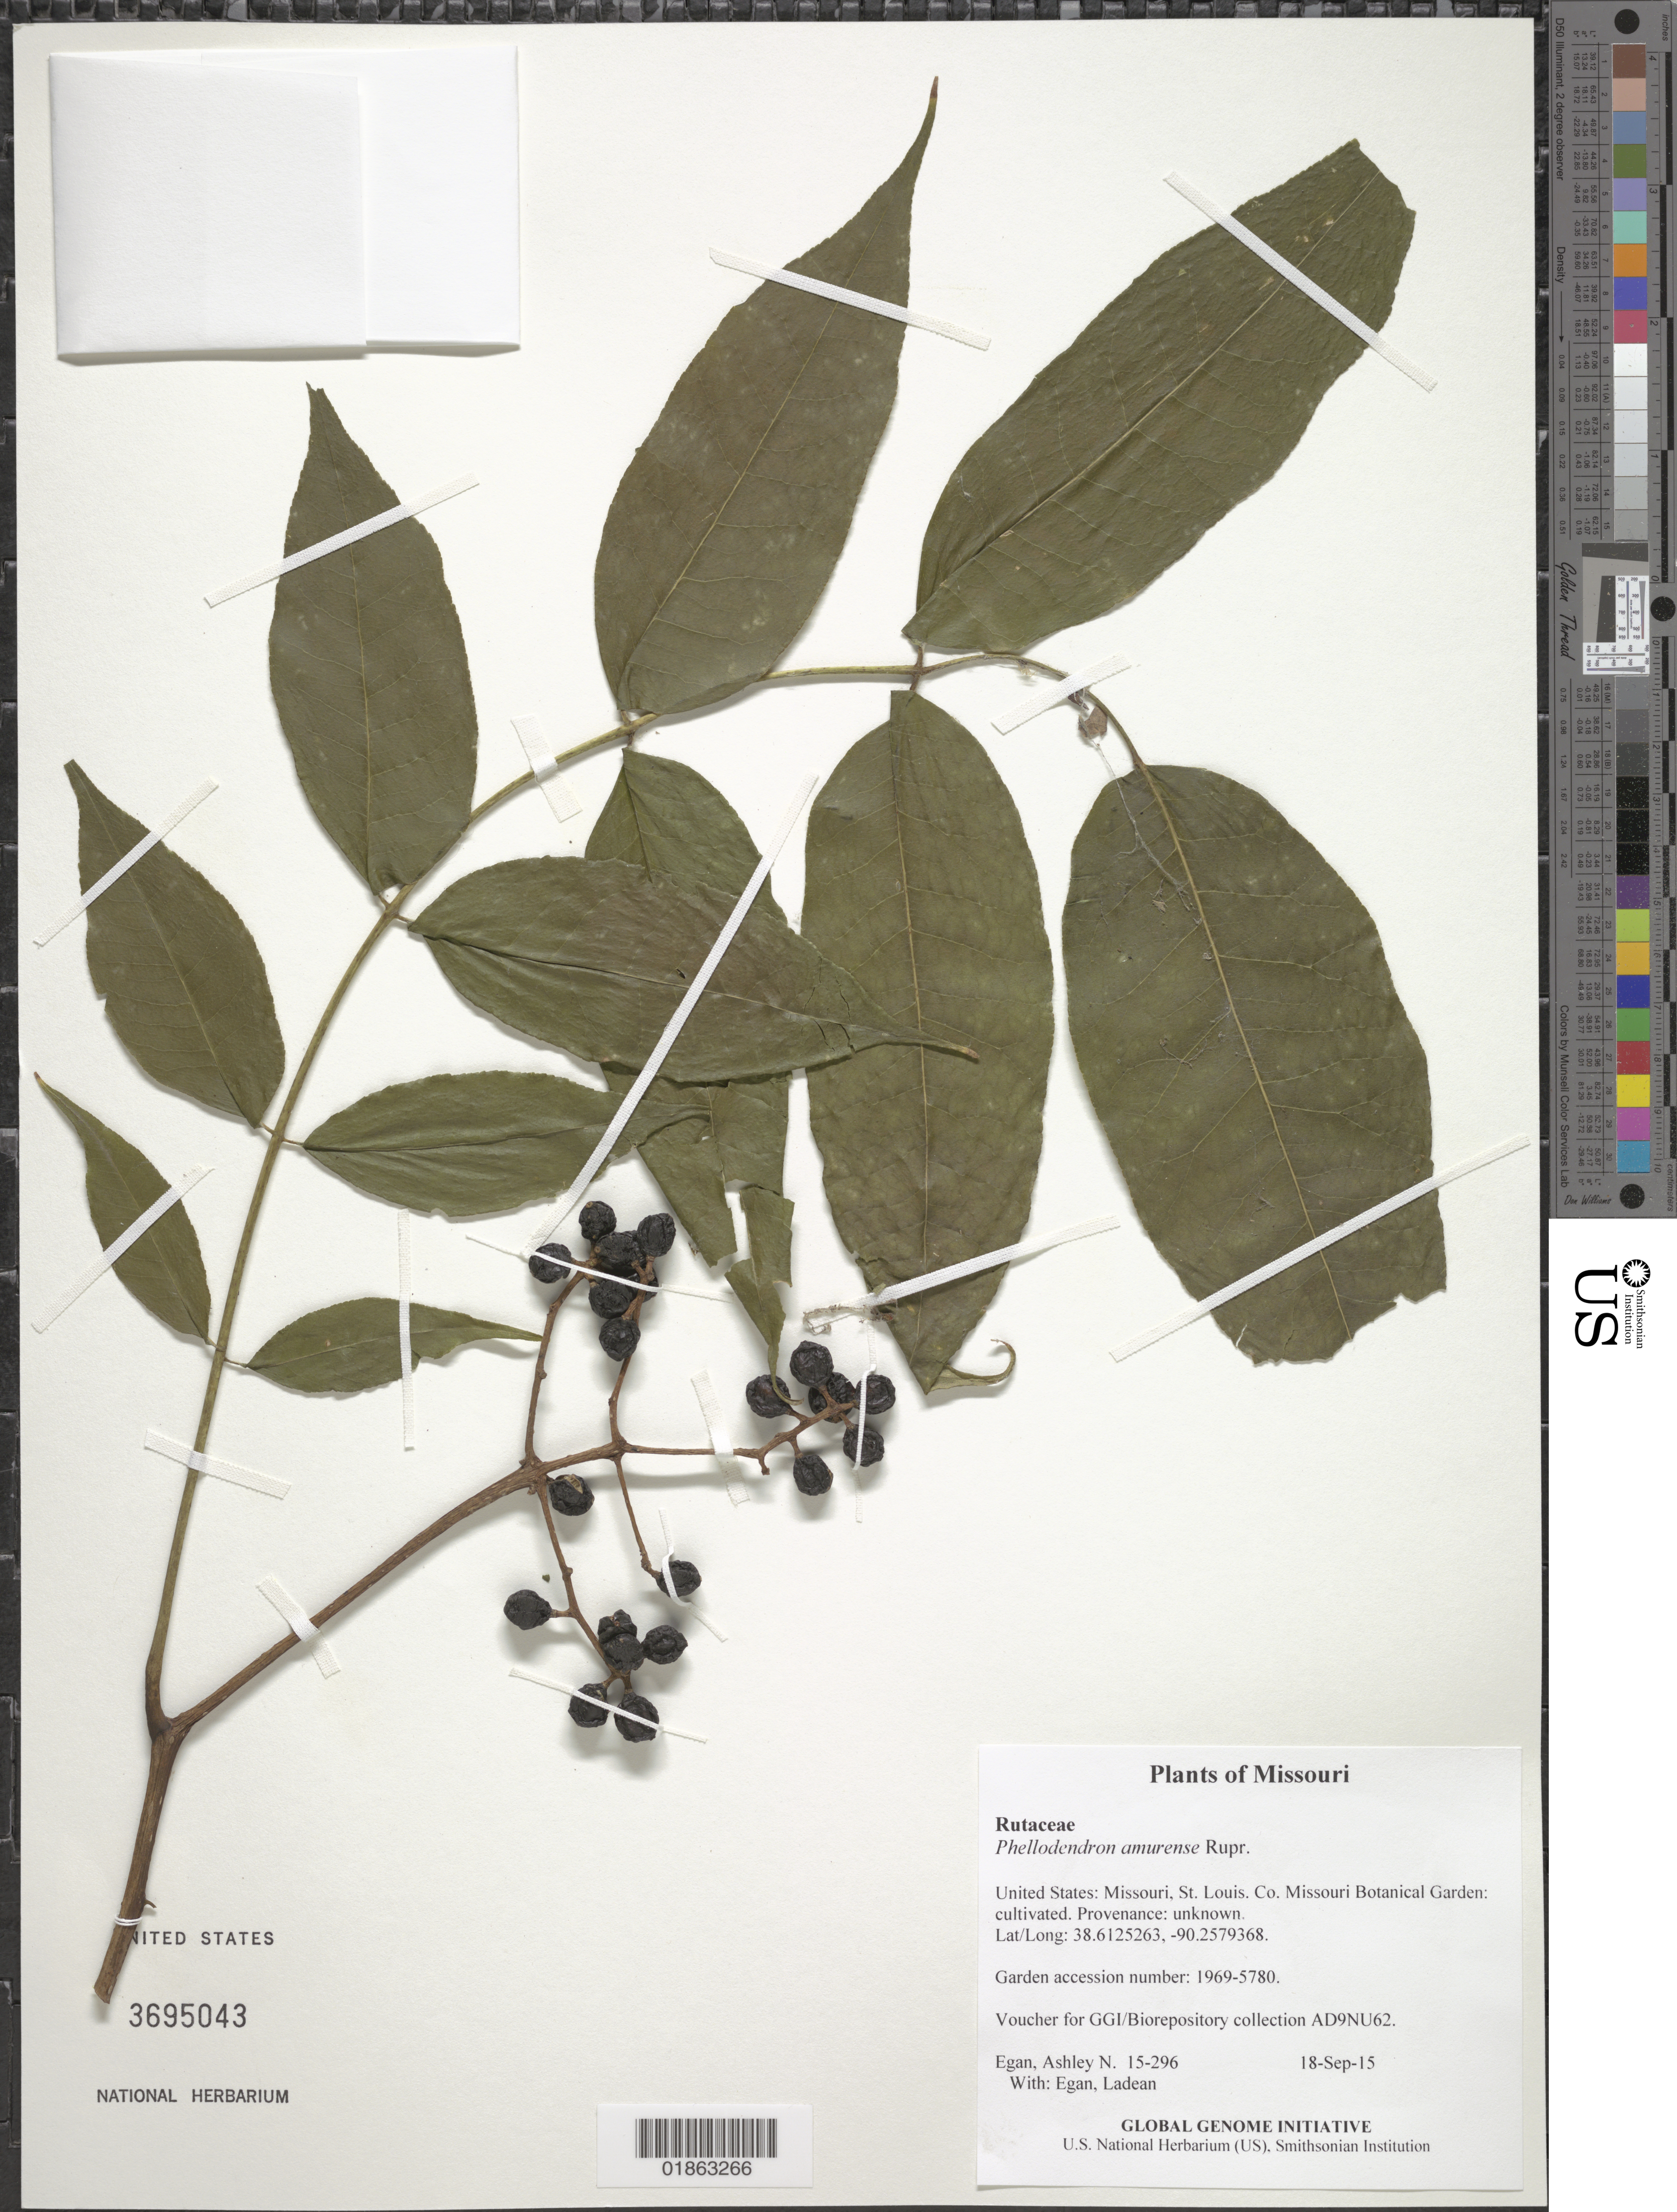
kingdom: Plantae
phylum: Tracheophyta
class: Magnoliopsida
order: Sapindales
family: Rutaceae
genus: Phellodendron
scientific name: Phellodendron amurense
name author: Rupr.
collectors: A. N. Egan & L. Egan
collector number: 15-296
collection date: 2015-09-18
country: United States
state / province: Missouri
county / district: St. Louis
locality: Missouri Botanical Garden: cultivated. Provenance: unknown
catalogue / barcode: US 3695043